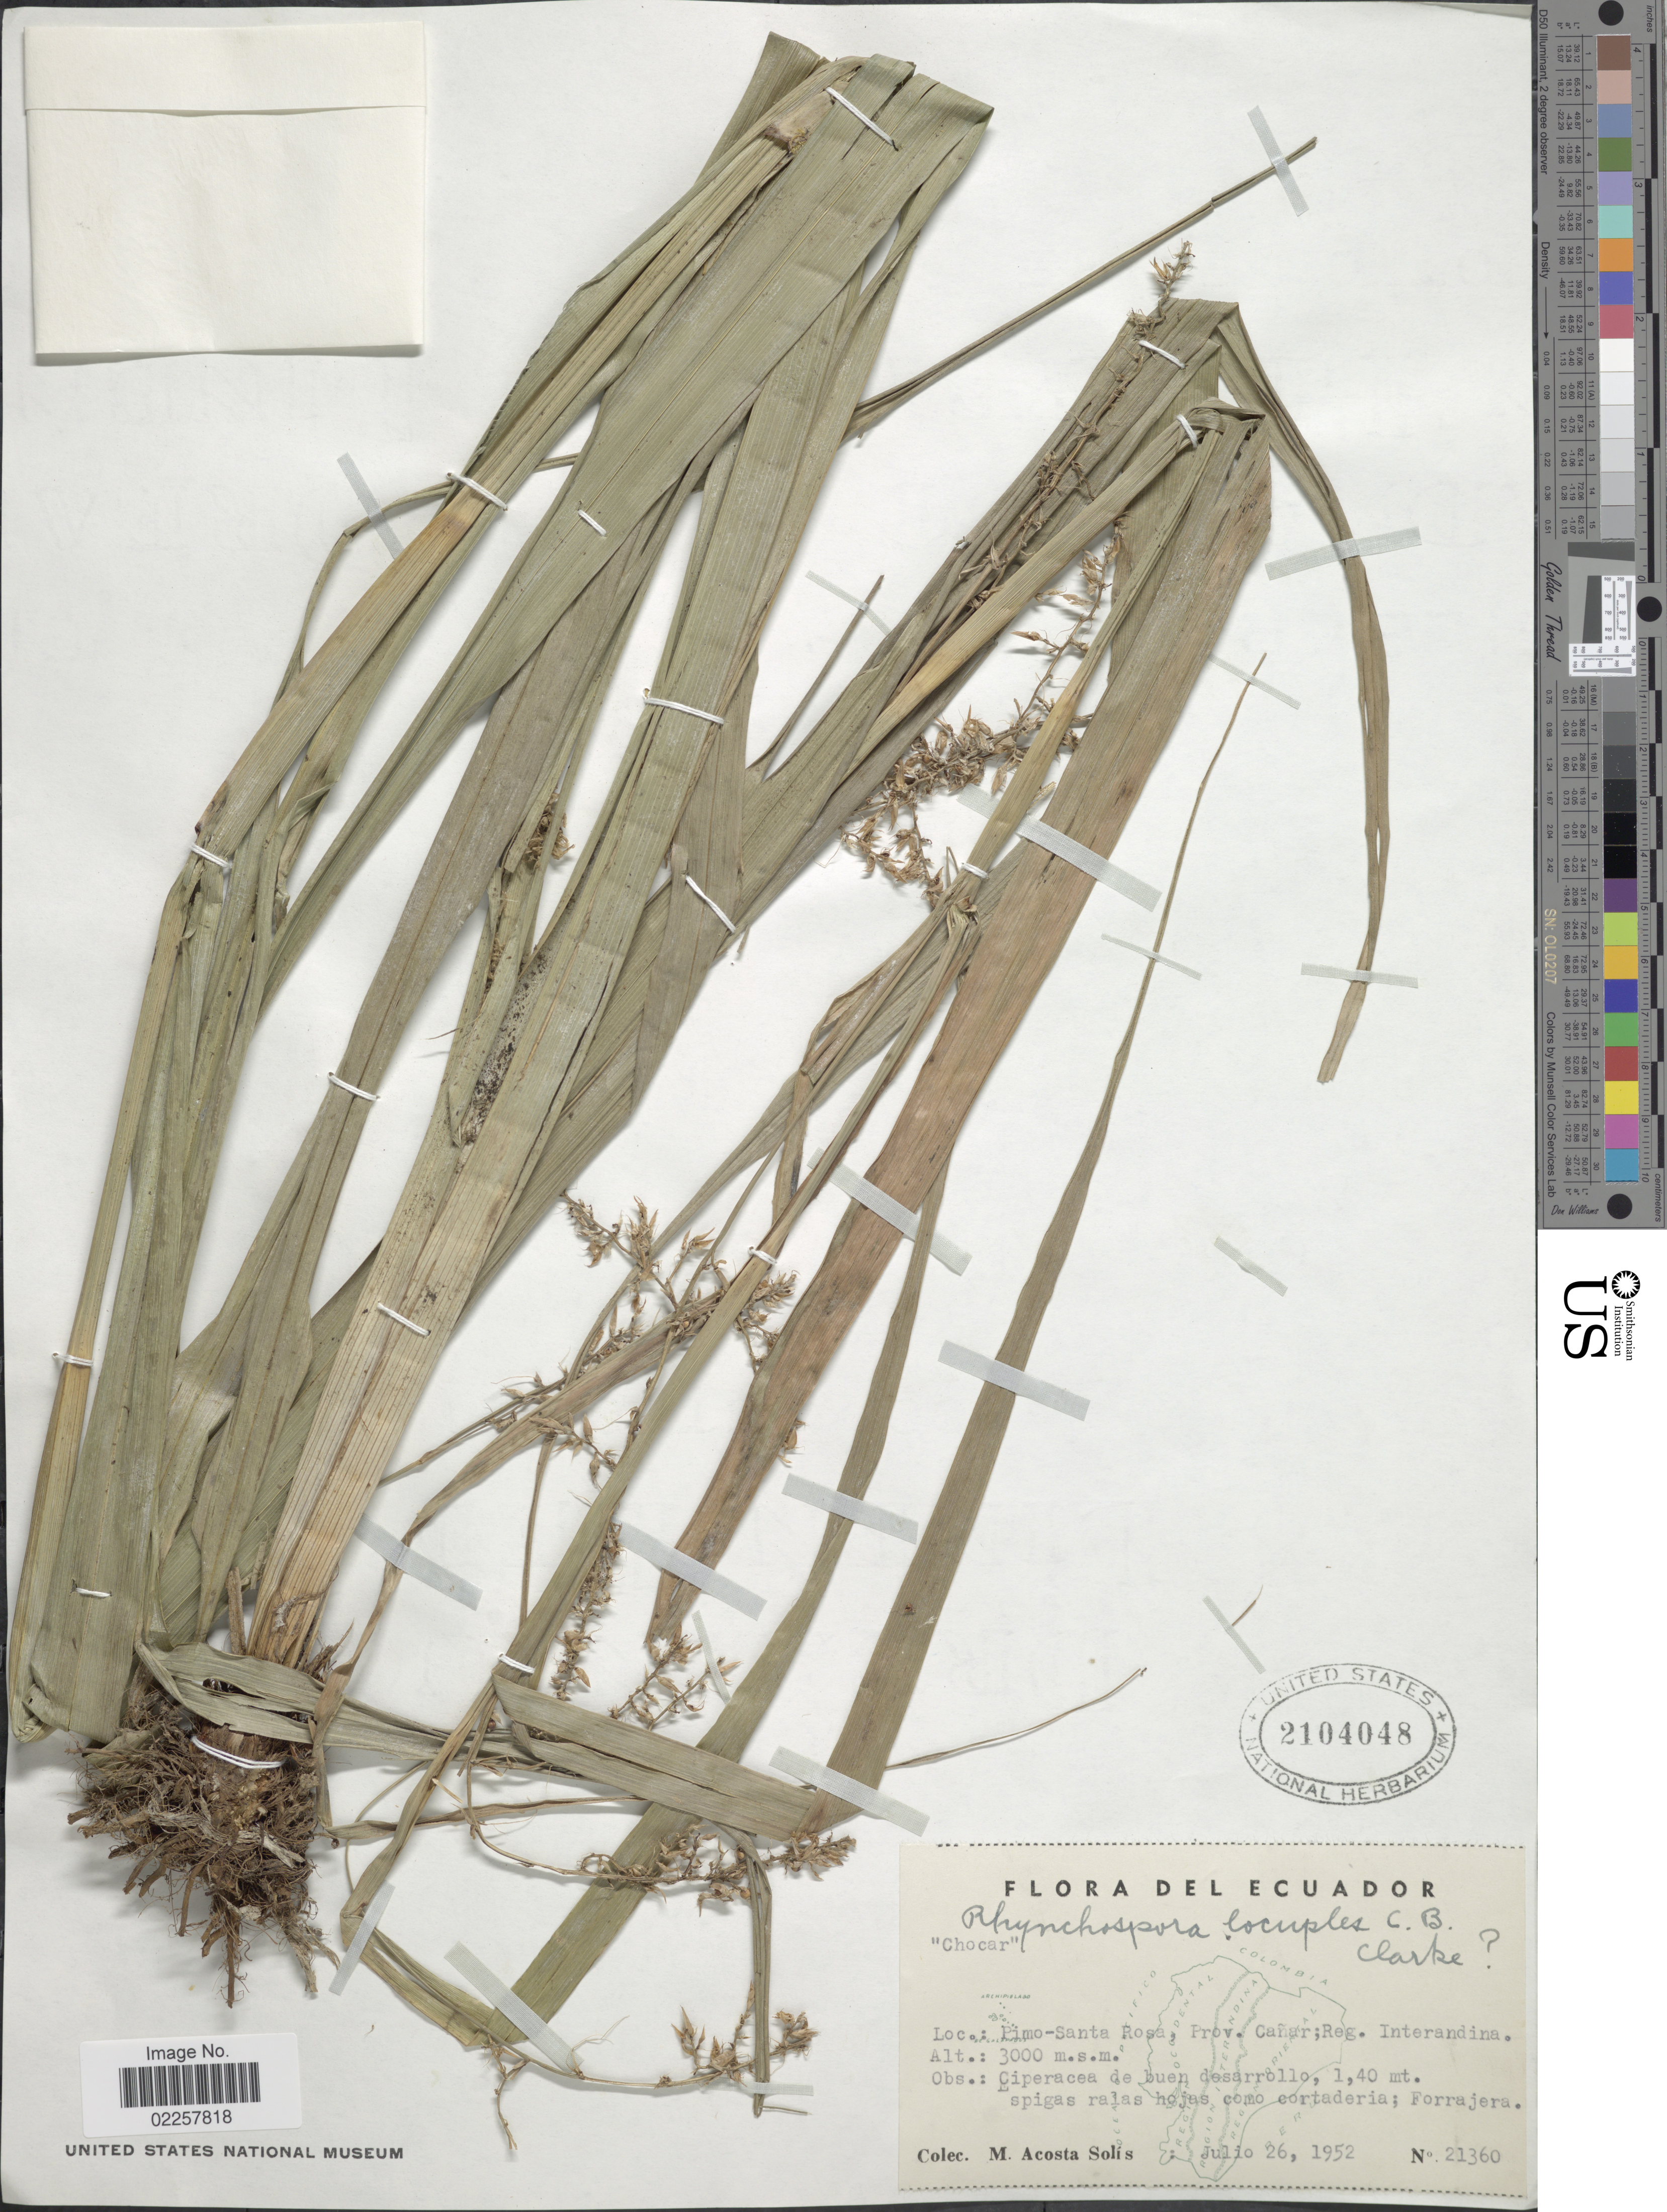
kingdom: Plantae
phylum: Tracheophyta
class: Liliopsida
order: Poales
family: Cyperaceae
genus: Rhynchospora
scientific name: Rhynchospora sp.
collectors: M. Acosta Solis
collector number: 21360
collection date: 1952-07-26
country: Ecuador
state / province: Cañar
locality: Pimo-Santa Rosa, Prov. Canar, Reg. Interandina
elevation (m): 3000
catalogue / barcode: US 2104048